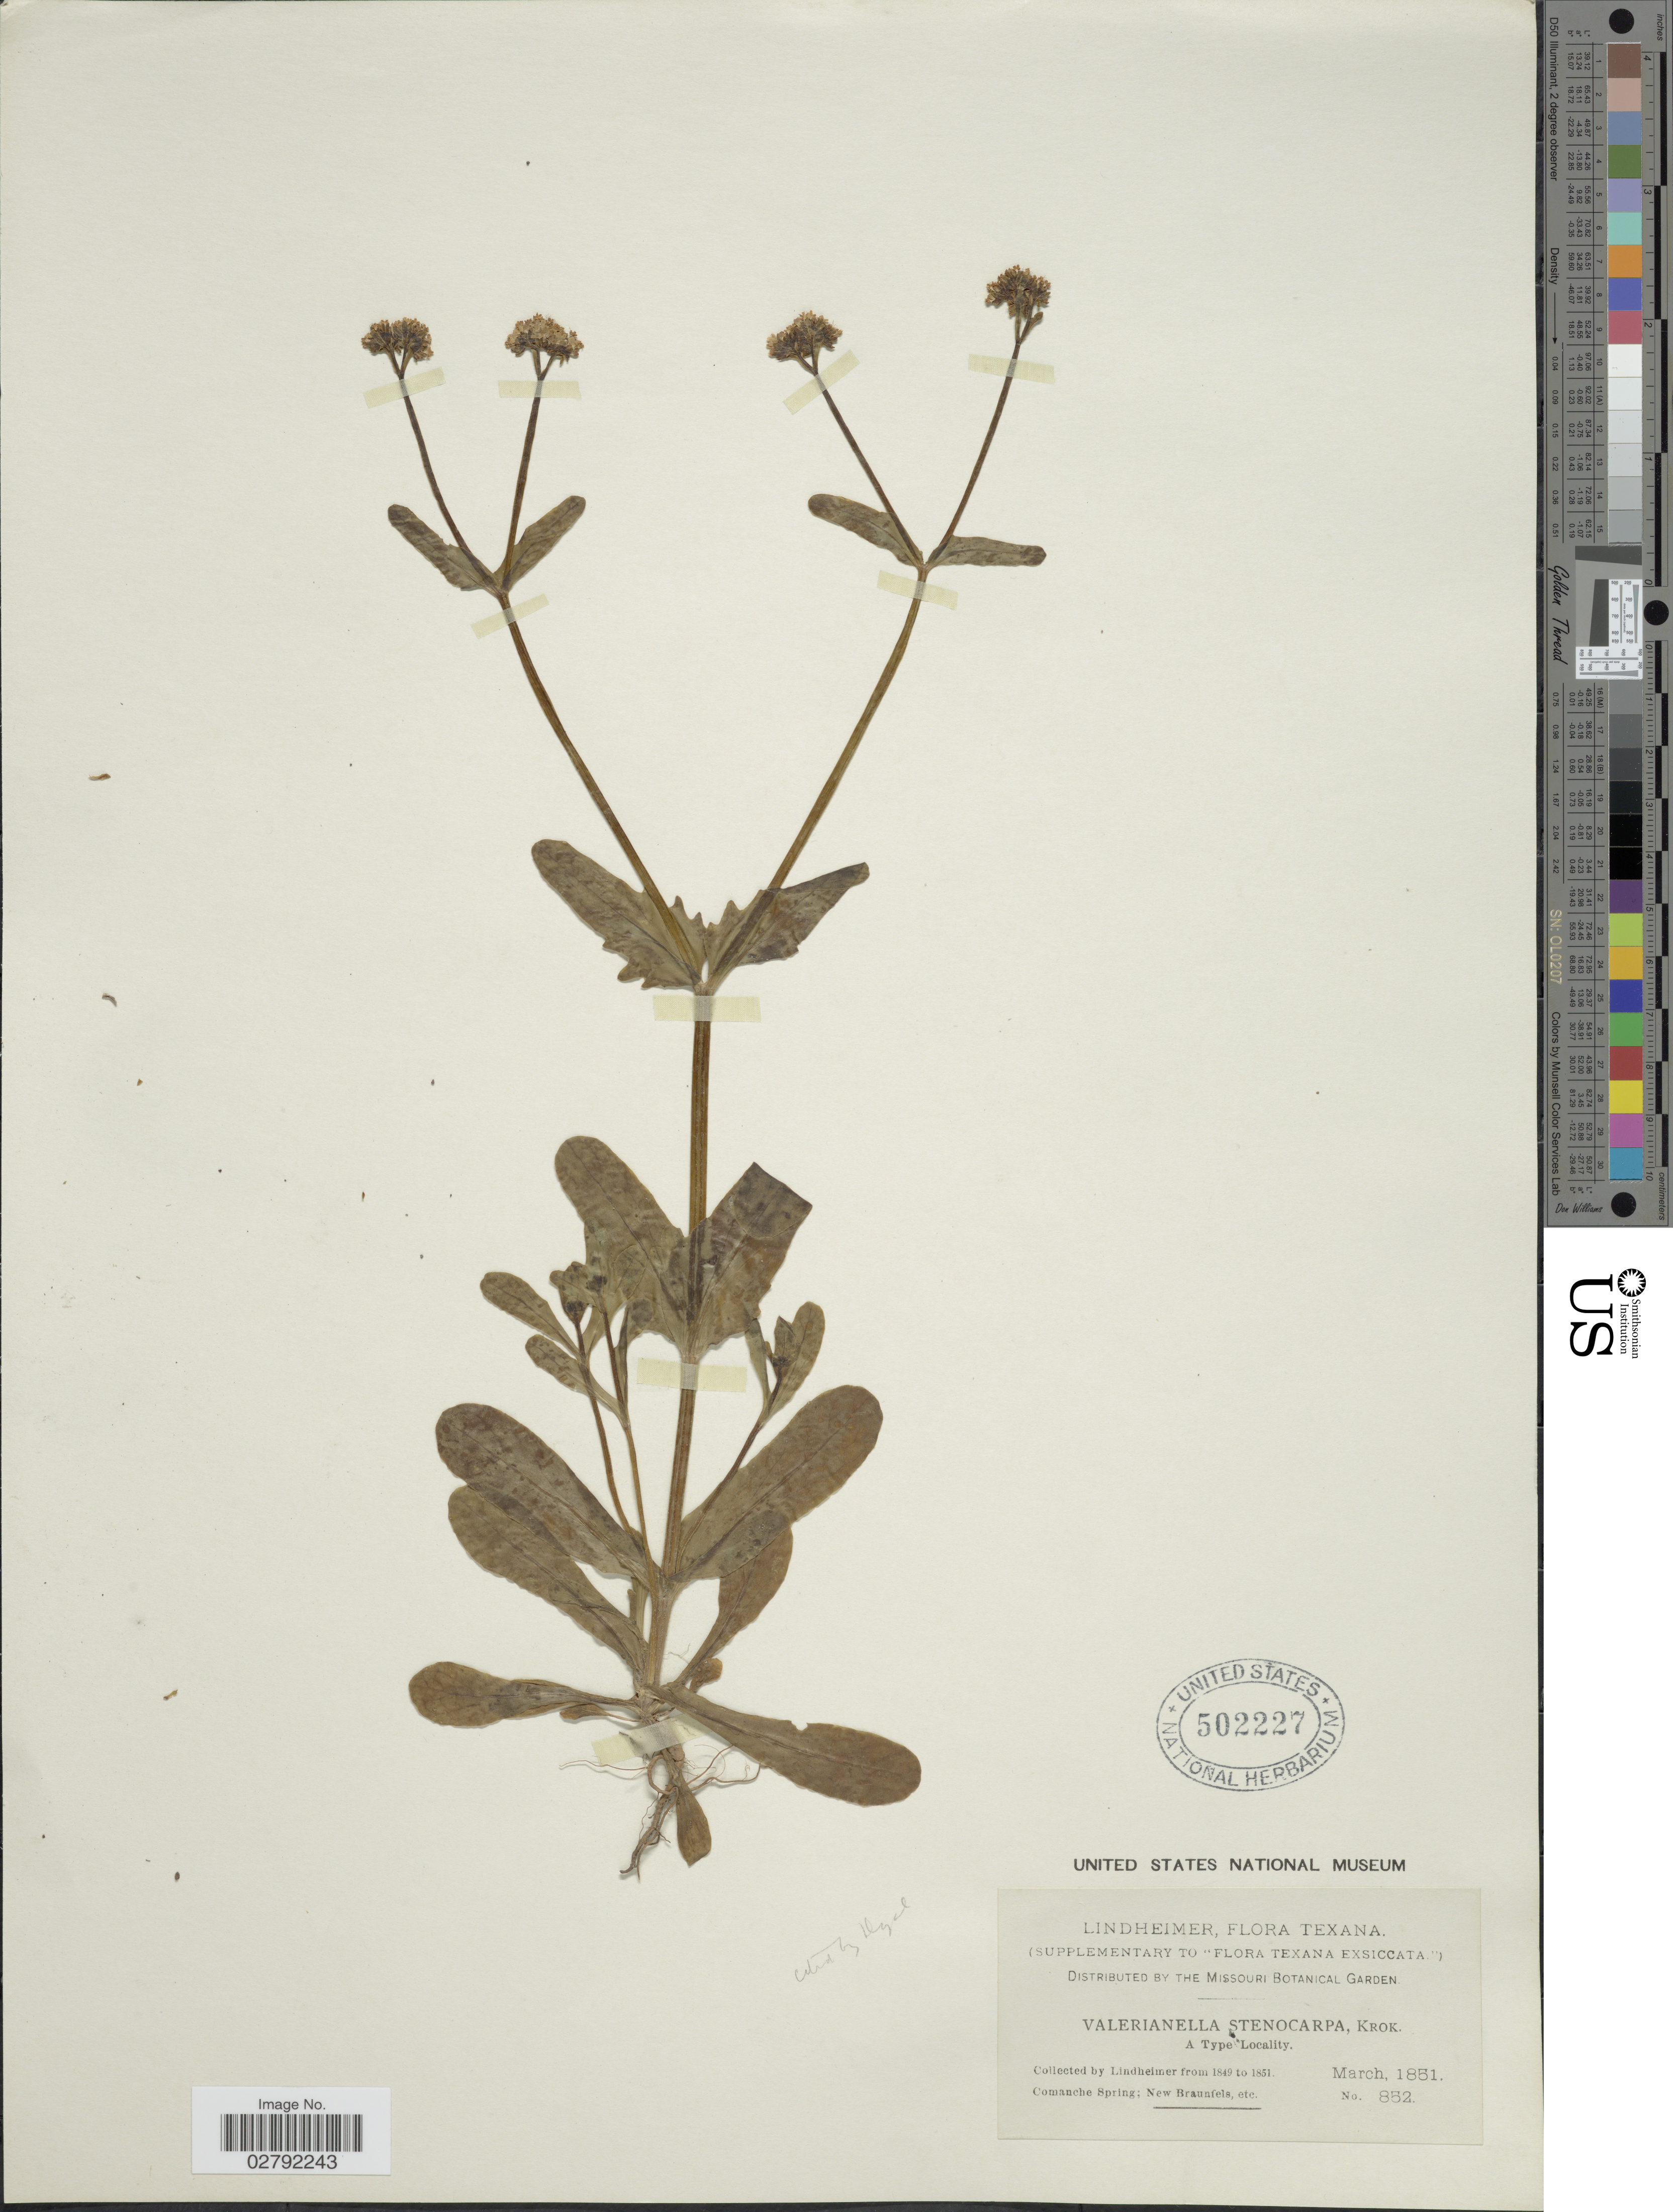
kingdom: Plantae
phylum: Tracheophyta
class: Magnoliopsida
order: Dipsacales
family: Caprifoliaceae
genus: Valerianella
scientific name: Valerianella stenocarpa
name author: (Engelm. ex A. Gray) Krok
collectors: -. Lindheimer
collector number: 852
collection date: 1851-03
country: United States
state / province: Texas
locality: Comanche Spring; New Braunfels.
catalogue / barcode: US 502227